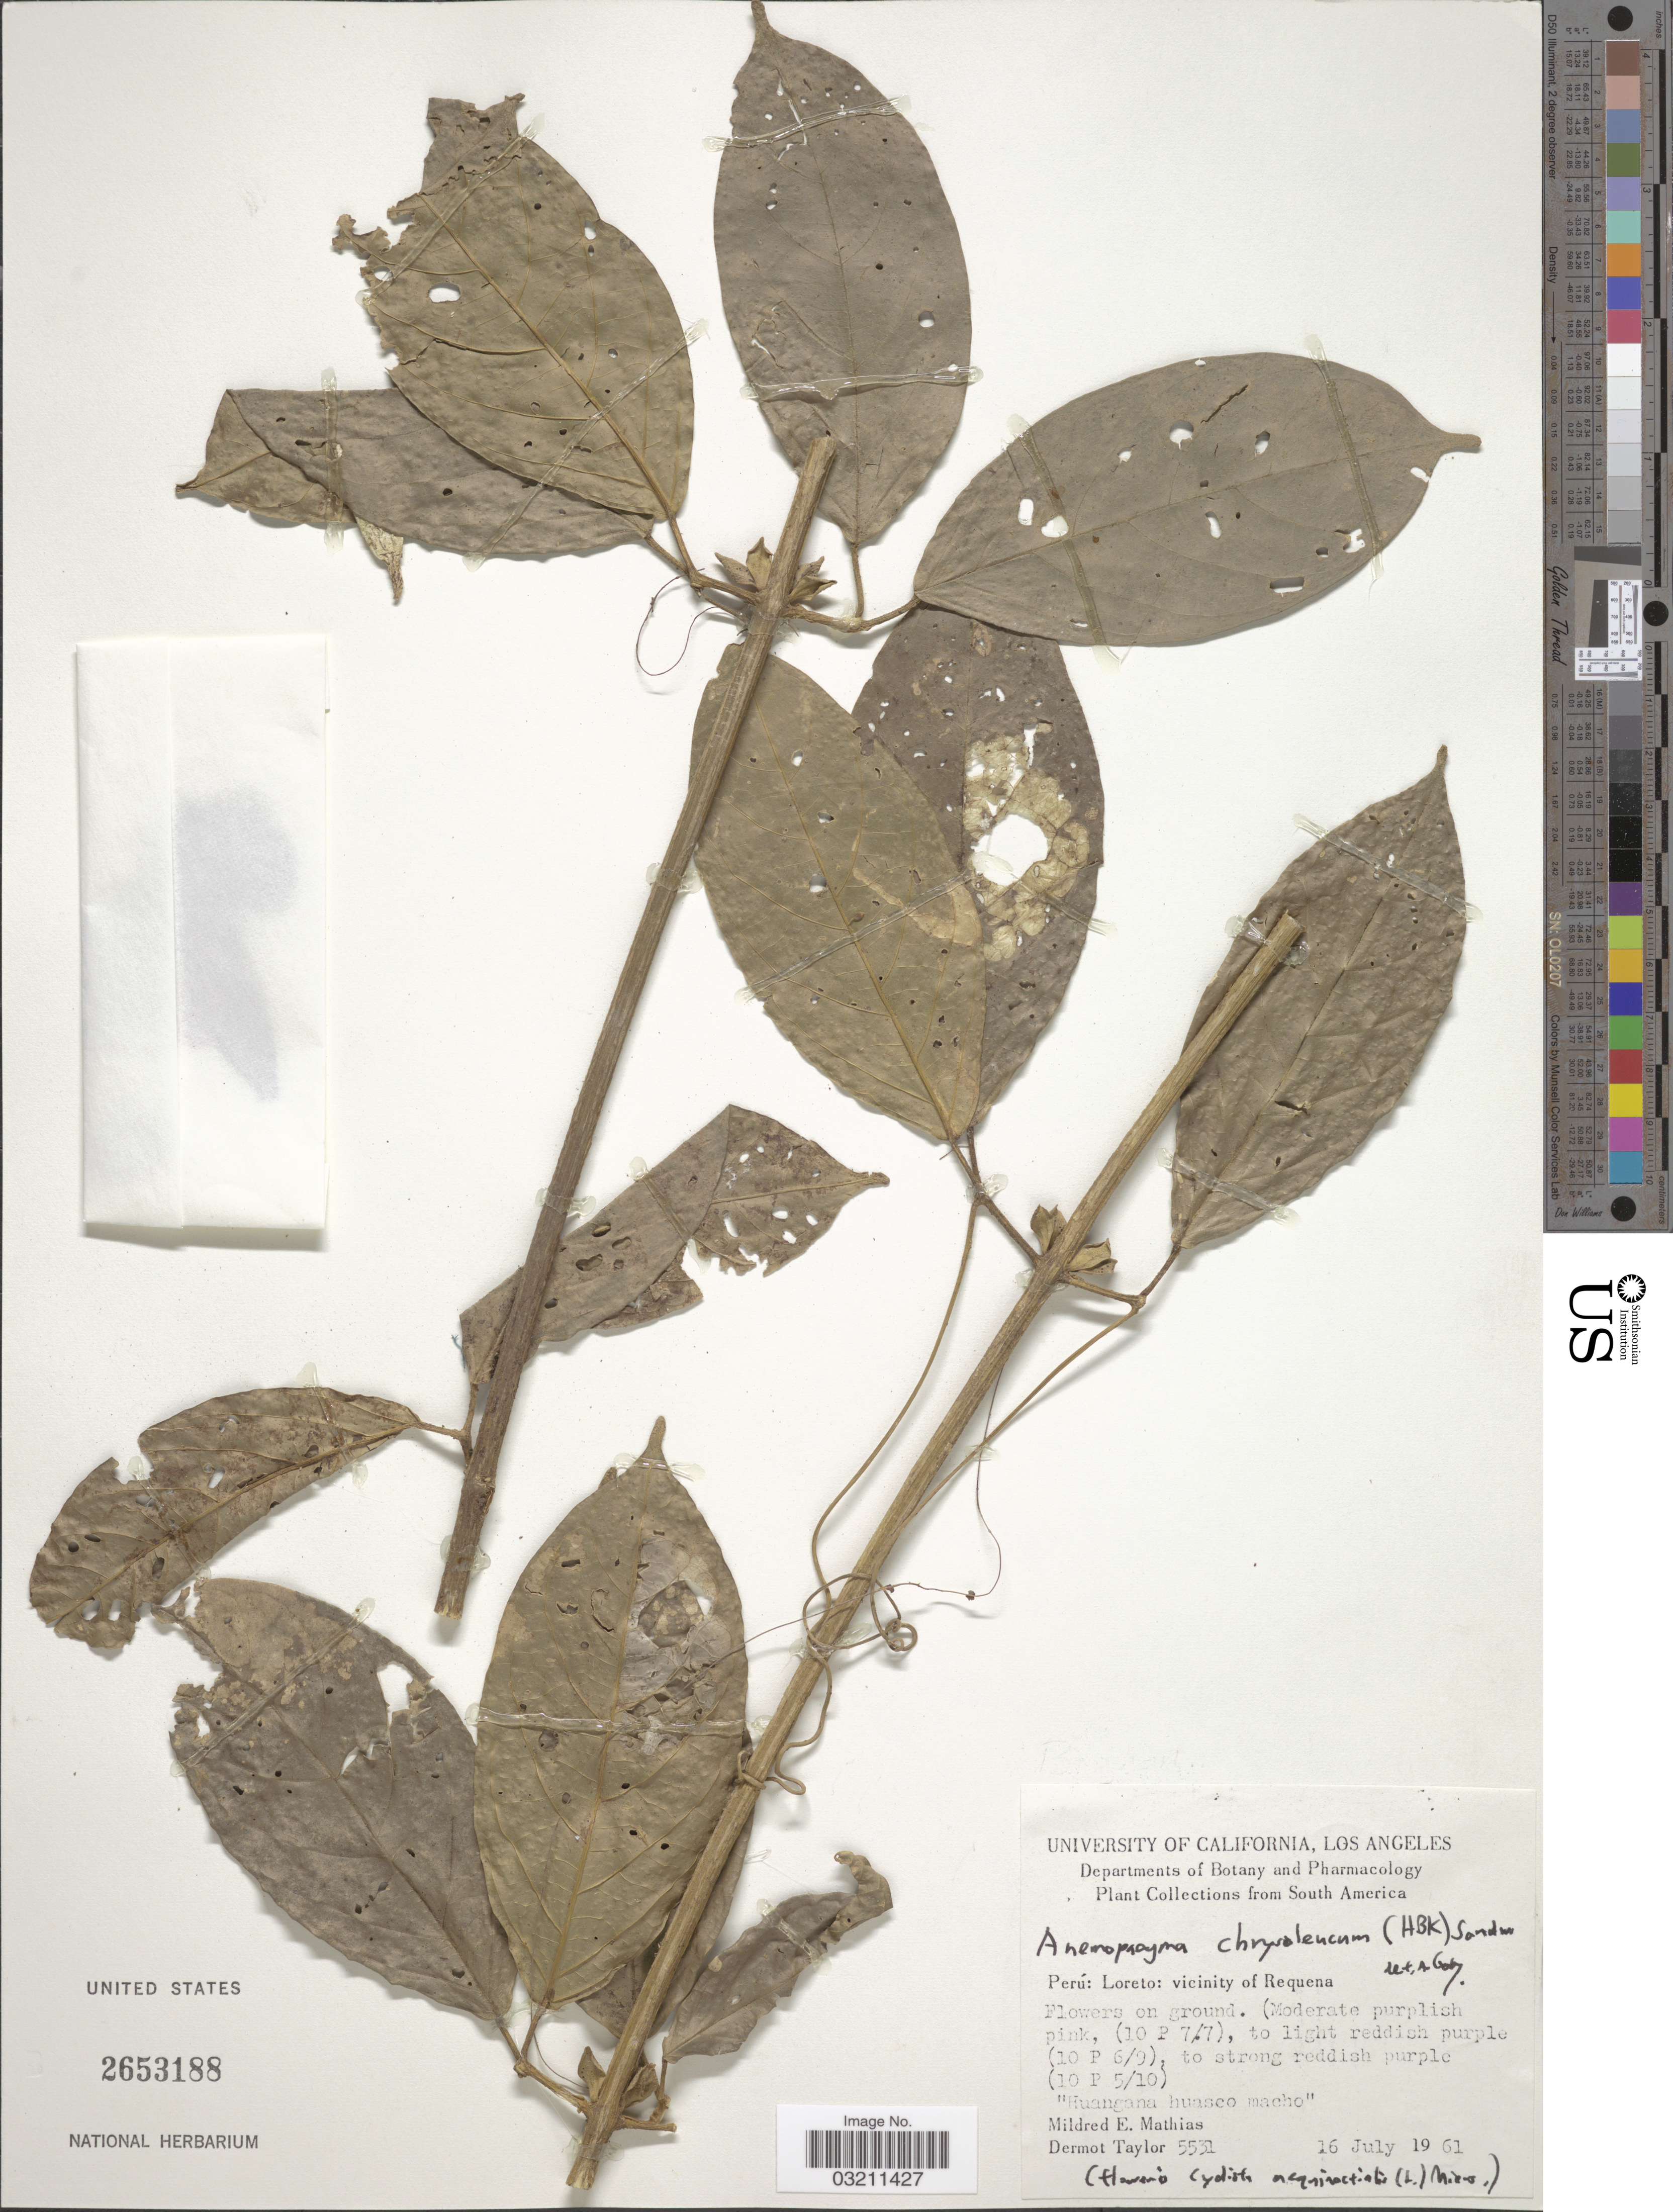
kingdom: Plantae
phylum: Tracheophyta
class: Magnoliopsida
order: Lamiales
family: Bignoniaceae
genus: Anemopaegma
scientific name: Anemopaegma chrysoleucum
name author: (Kunth) Sandwith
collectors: M. E. Mathias & D. Taylor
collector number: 5531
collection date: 1961-07-16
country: Peru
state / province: Loreto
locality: Vicinity of Requena.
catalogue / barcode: US 2653188